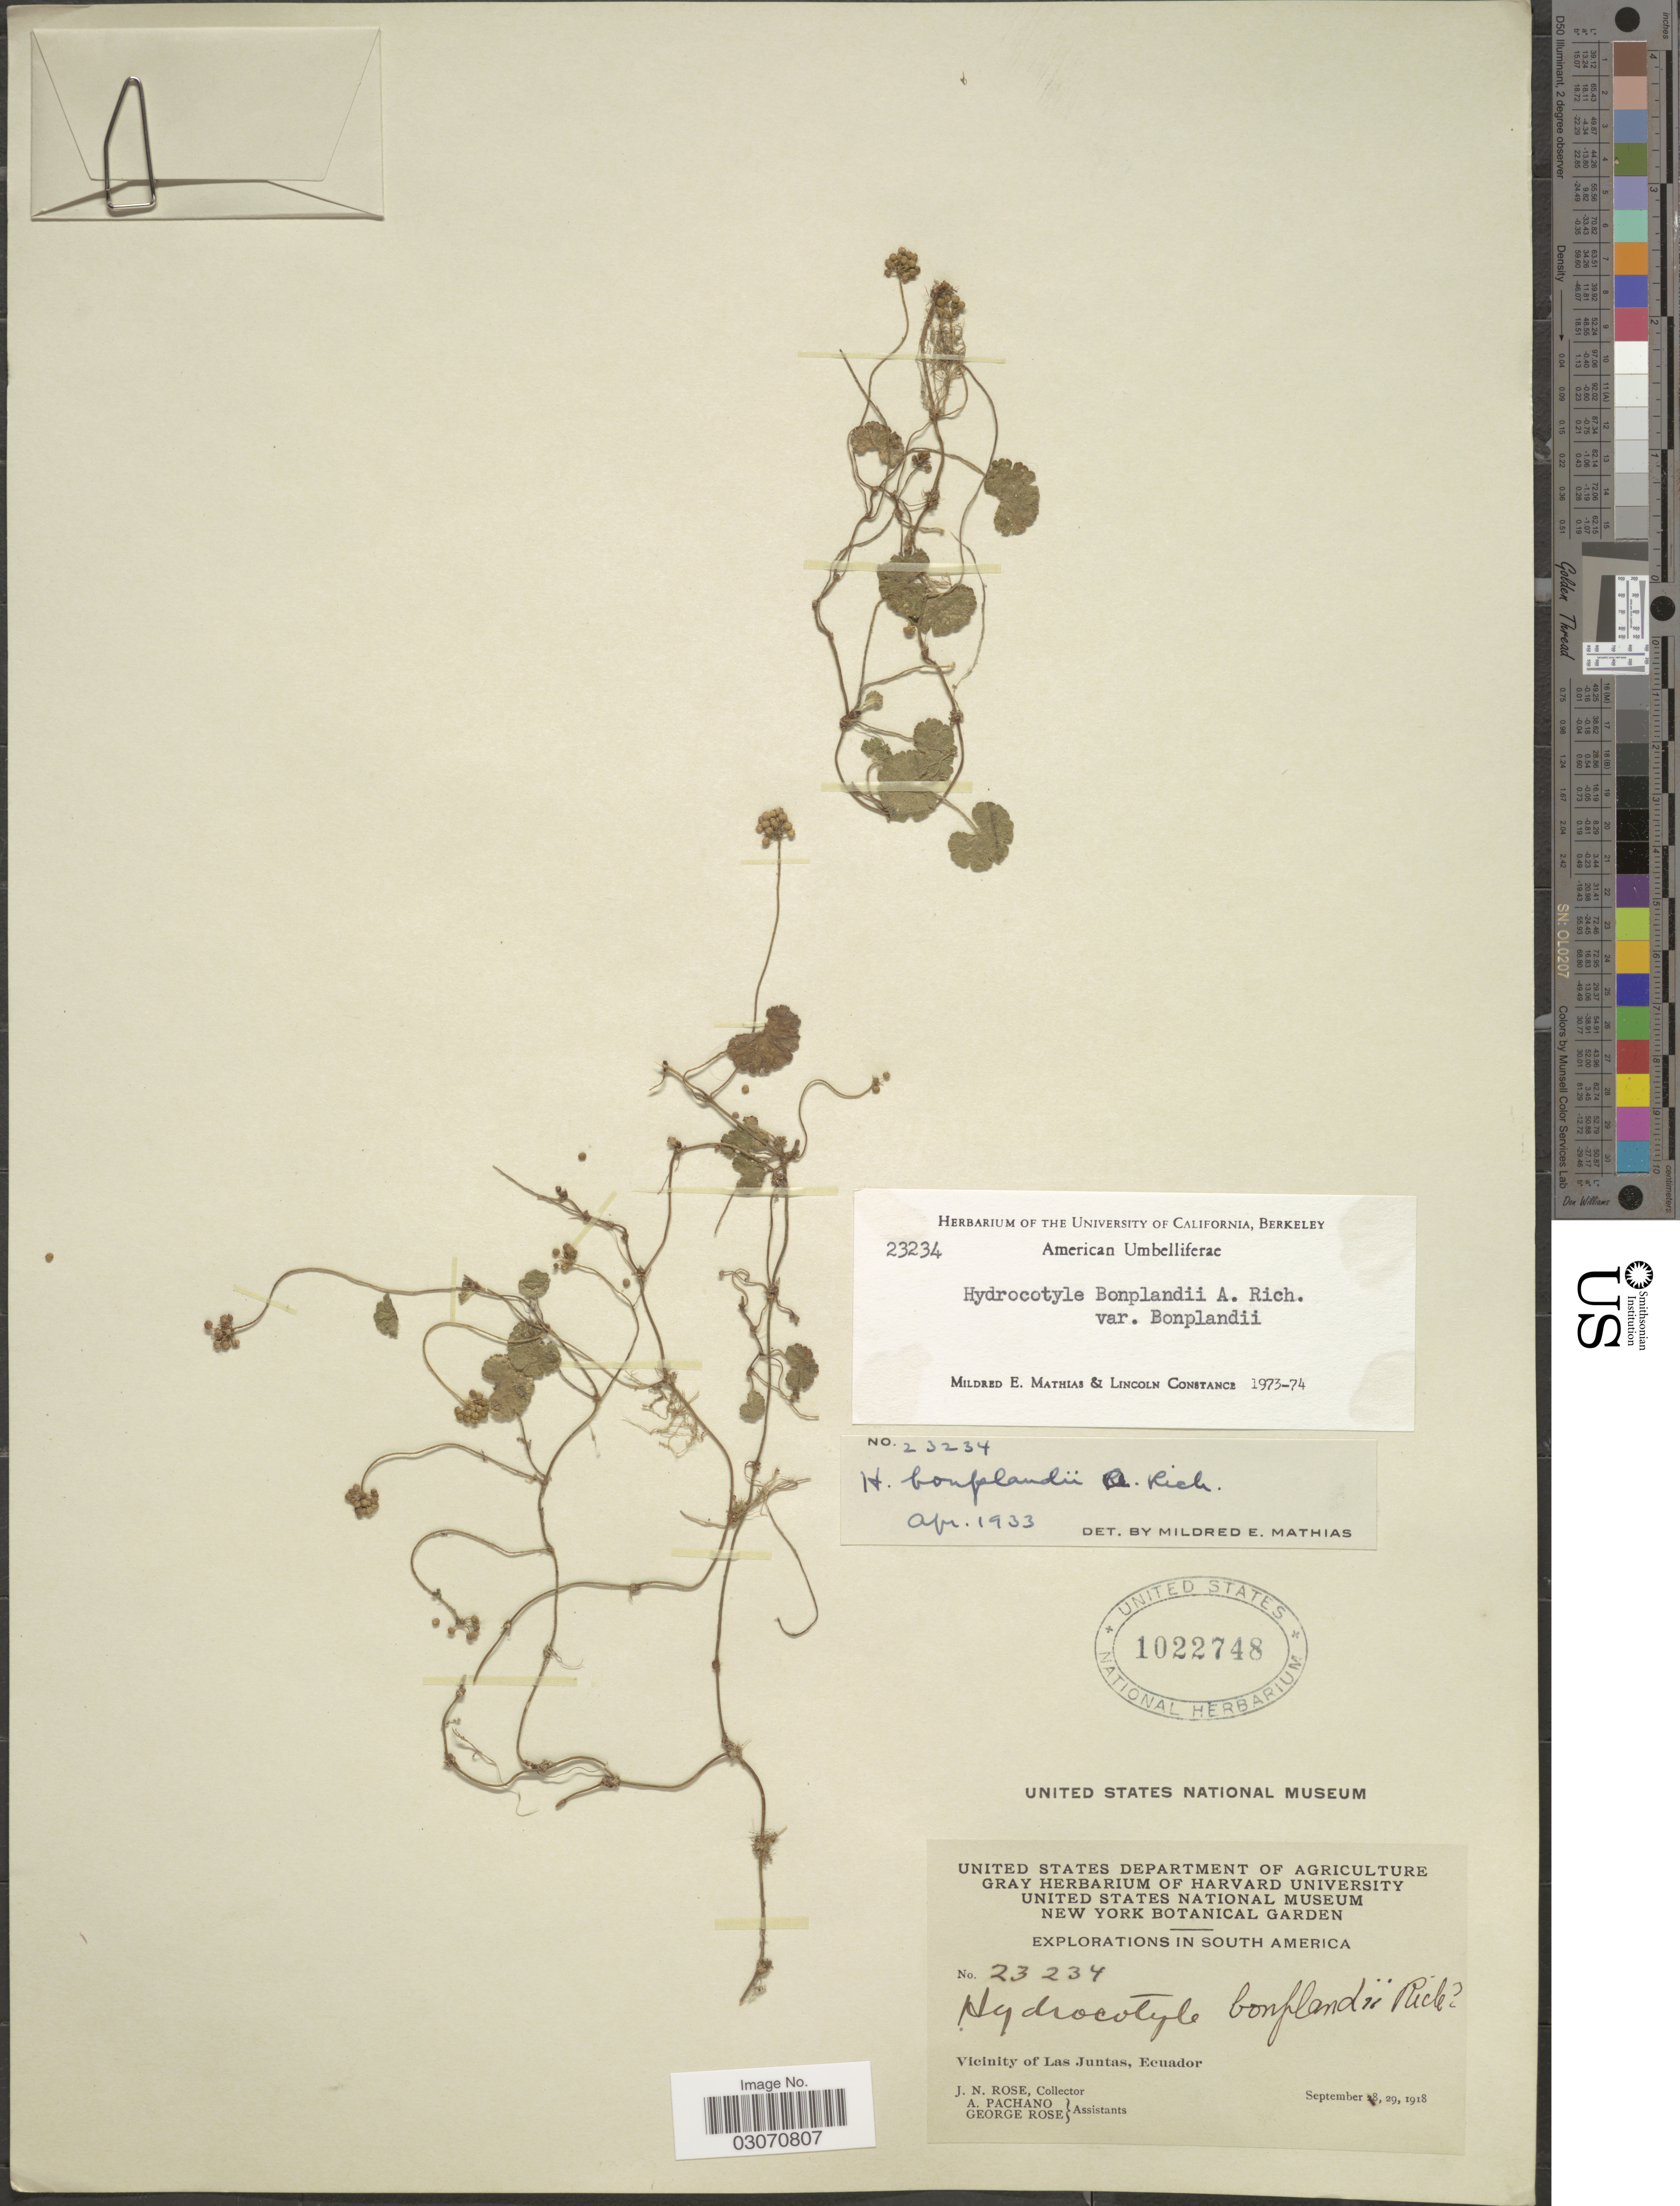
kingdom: Plantae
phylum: Tracheophyta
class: Magnoliopsida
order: Apiales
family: Araliaceae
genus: Hydrocotyle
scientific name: Hydrocotyle bonplandii var. bonplandii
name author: A. Rich.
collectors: J. N. Rose, A. Pachano & G. Rose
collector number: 23234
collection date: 1918-09-29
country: Ecuador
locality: Vicinity of Las Juntas.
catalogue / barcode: US 1022748